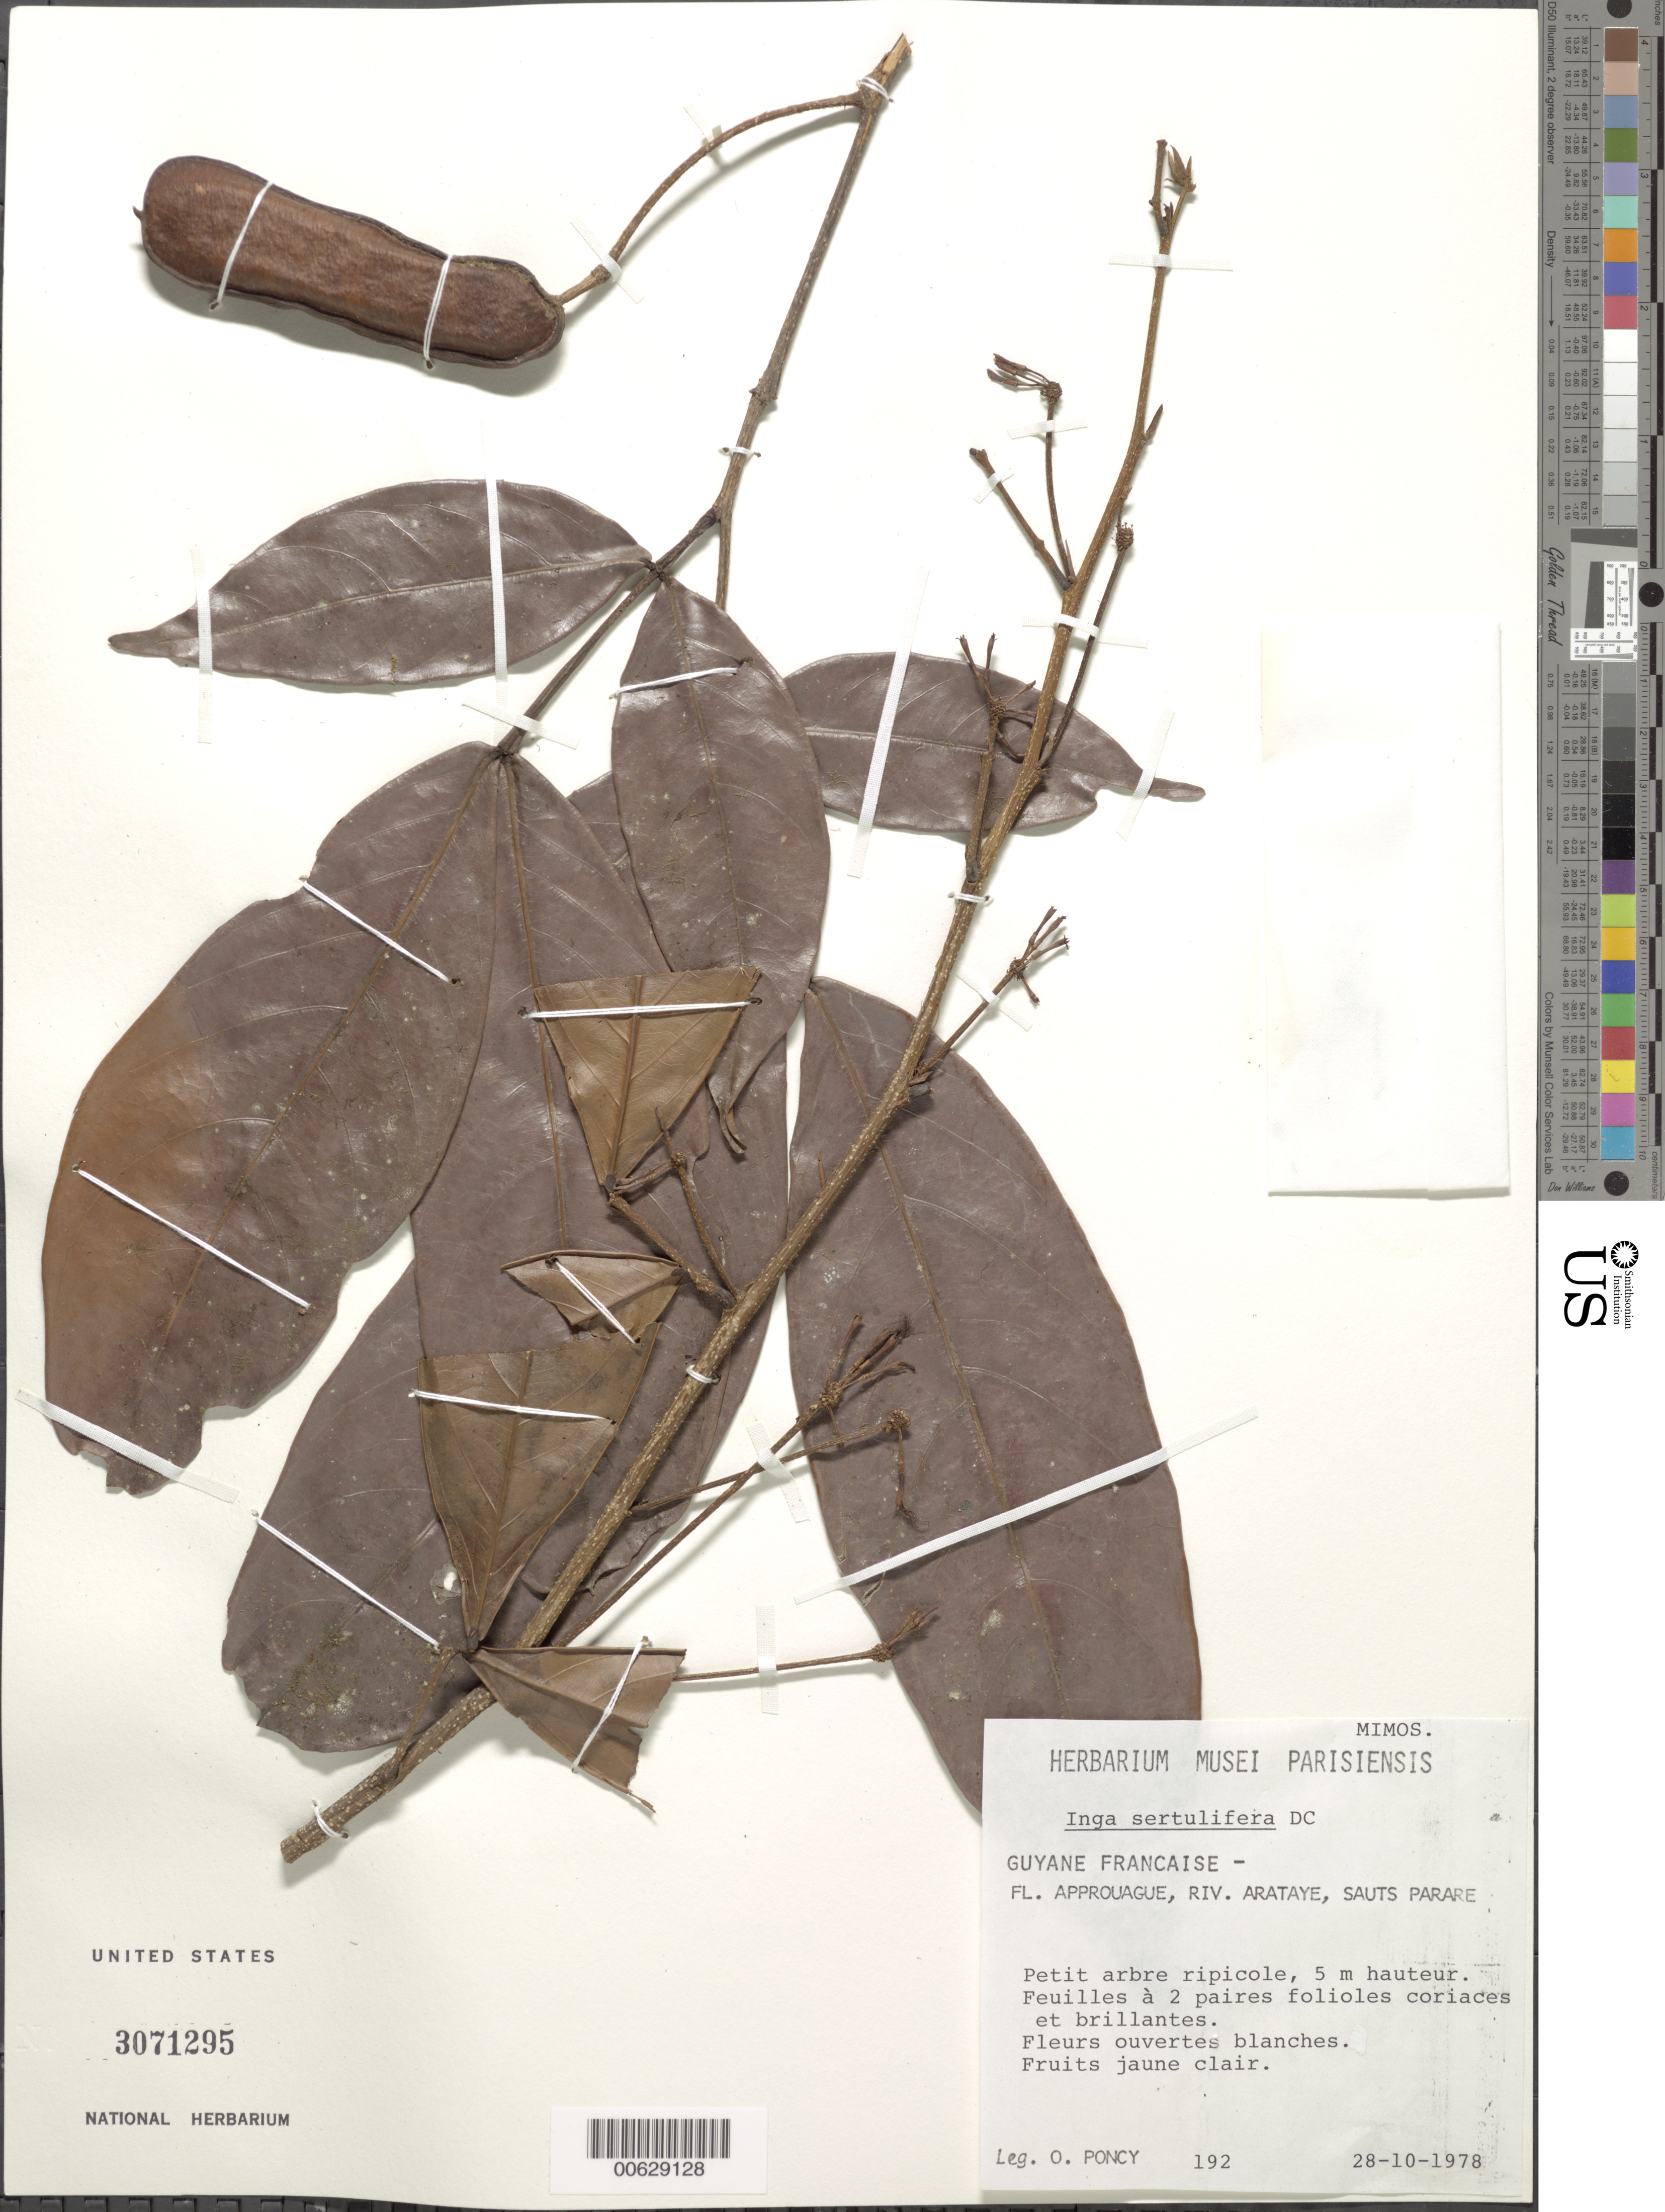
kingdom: Plantae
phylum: Tracheophyta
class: Magnoliopsida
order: Fabales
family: Fabaceae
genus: Inga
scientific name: Inga sertulifera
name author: DC.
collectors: O. Poncy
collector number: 192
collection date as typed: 28-Oct-78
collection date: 1978-10-28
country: French Guiana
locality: Saut Pararé, Rivière Arataye, Fleuve Approuague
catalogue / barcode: US 3071295